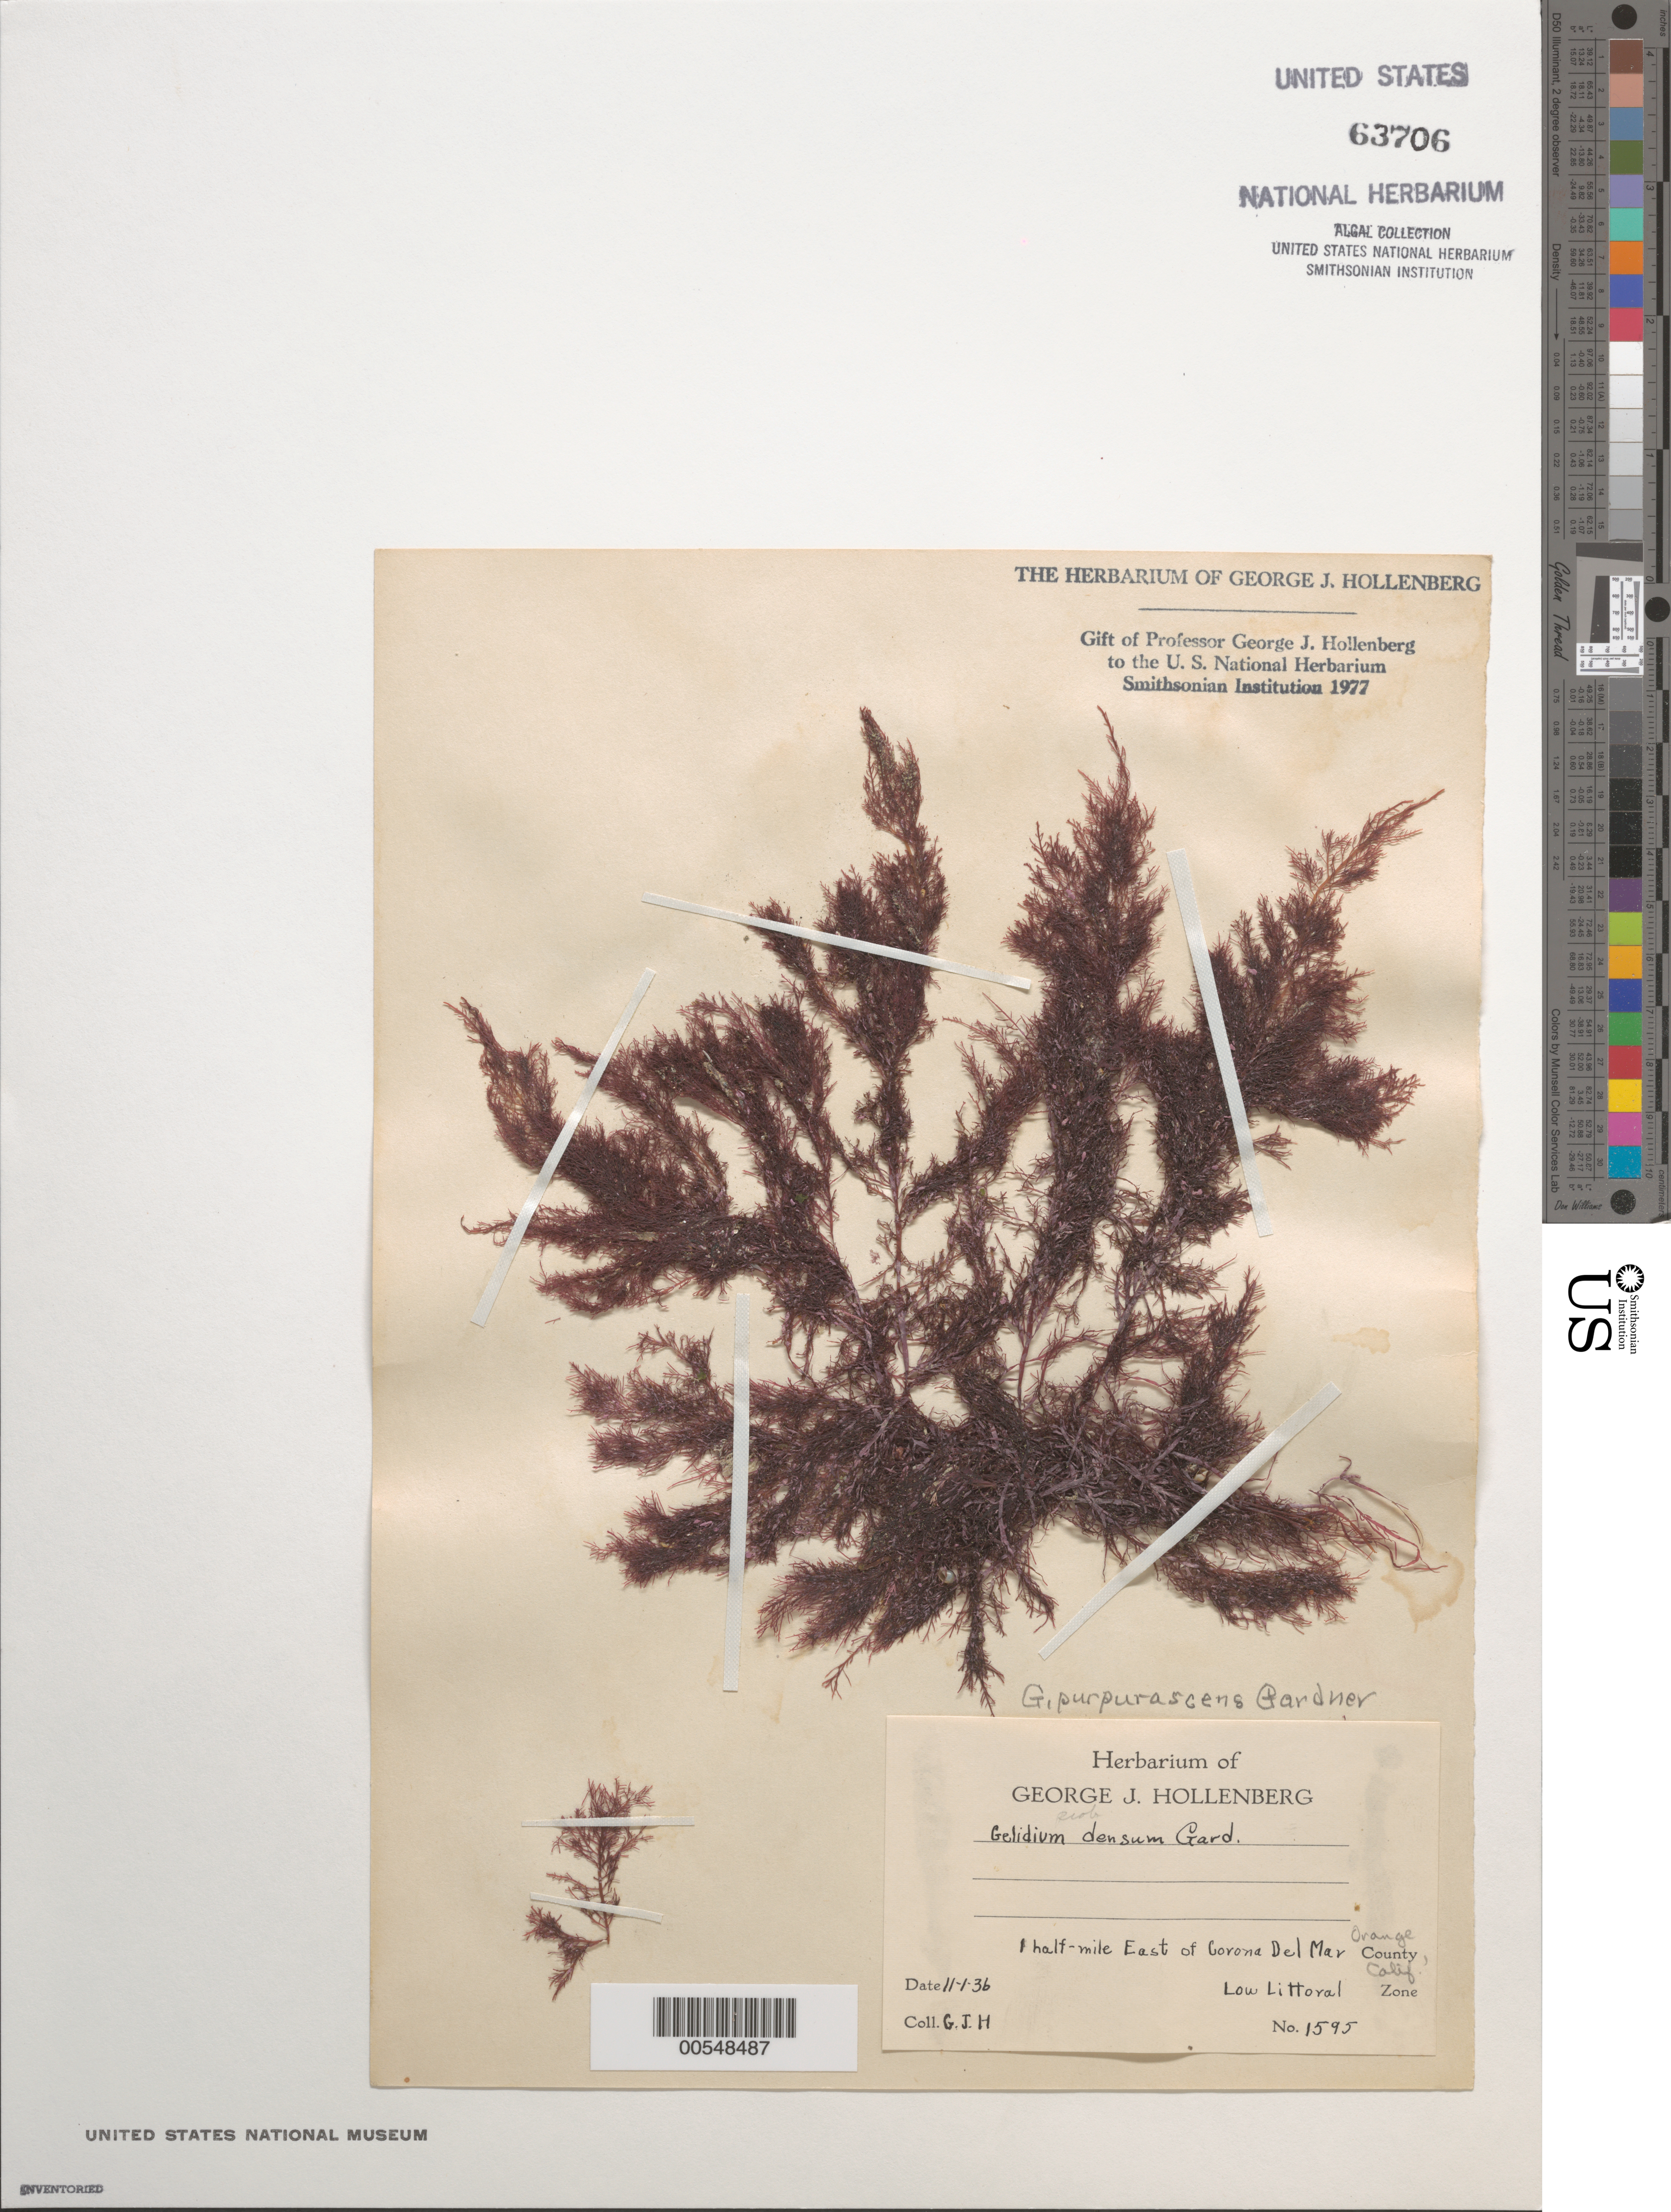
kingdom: Plantae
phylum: Rhodophyta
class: Florideophyceae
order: Gelidiales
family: Gelidiaceae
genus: Gelidium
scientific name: Gelidium purpurascens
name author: N.L. Gardner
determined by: Hollenberg, George J.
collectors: G. Hollenberg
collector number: GJH 1595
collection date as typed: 01 Nov 1936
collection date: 1936-11-01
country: United States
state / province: California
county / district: Orange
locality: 0.5 mile east of Corona del Mar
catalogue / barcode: US 63706